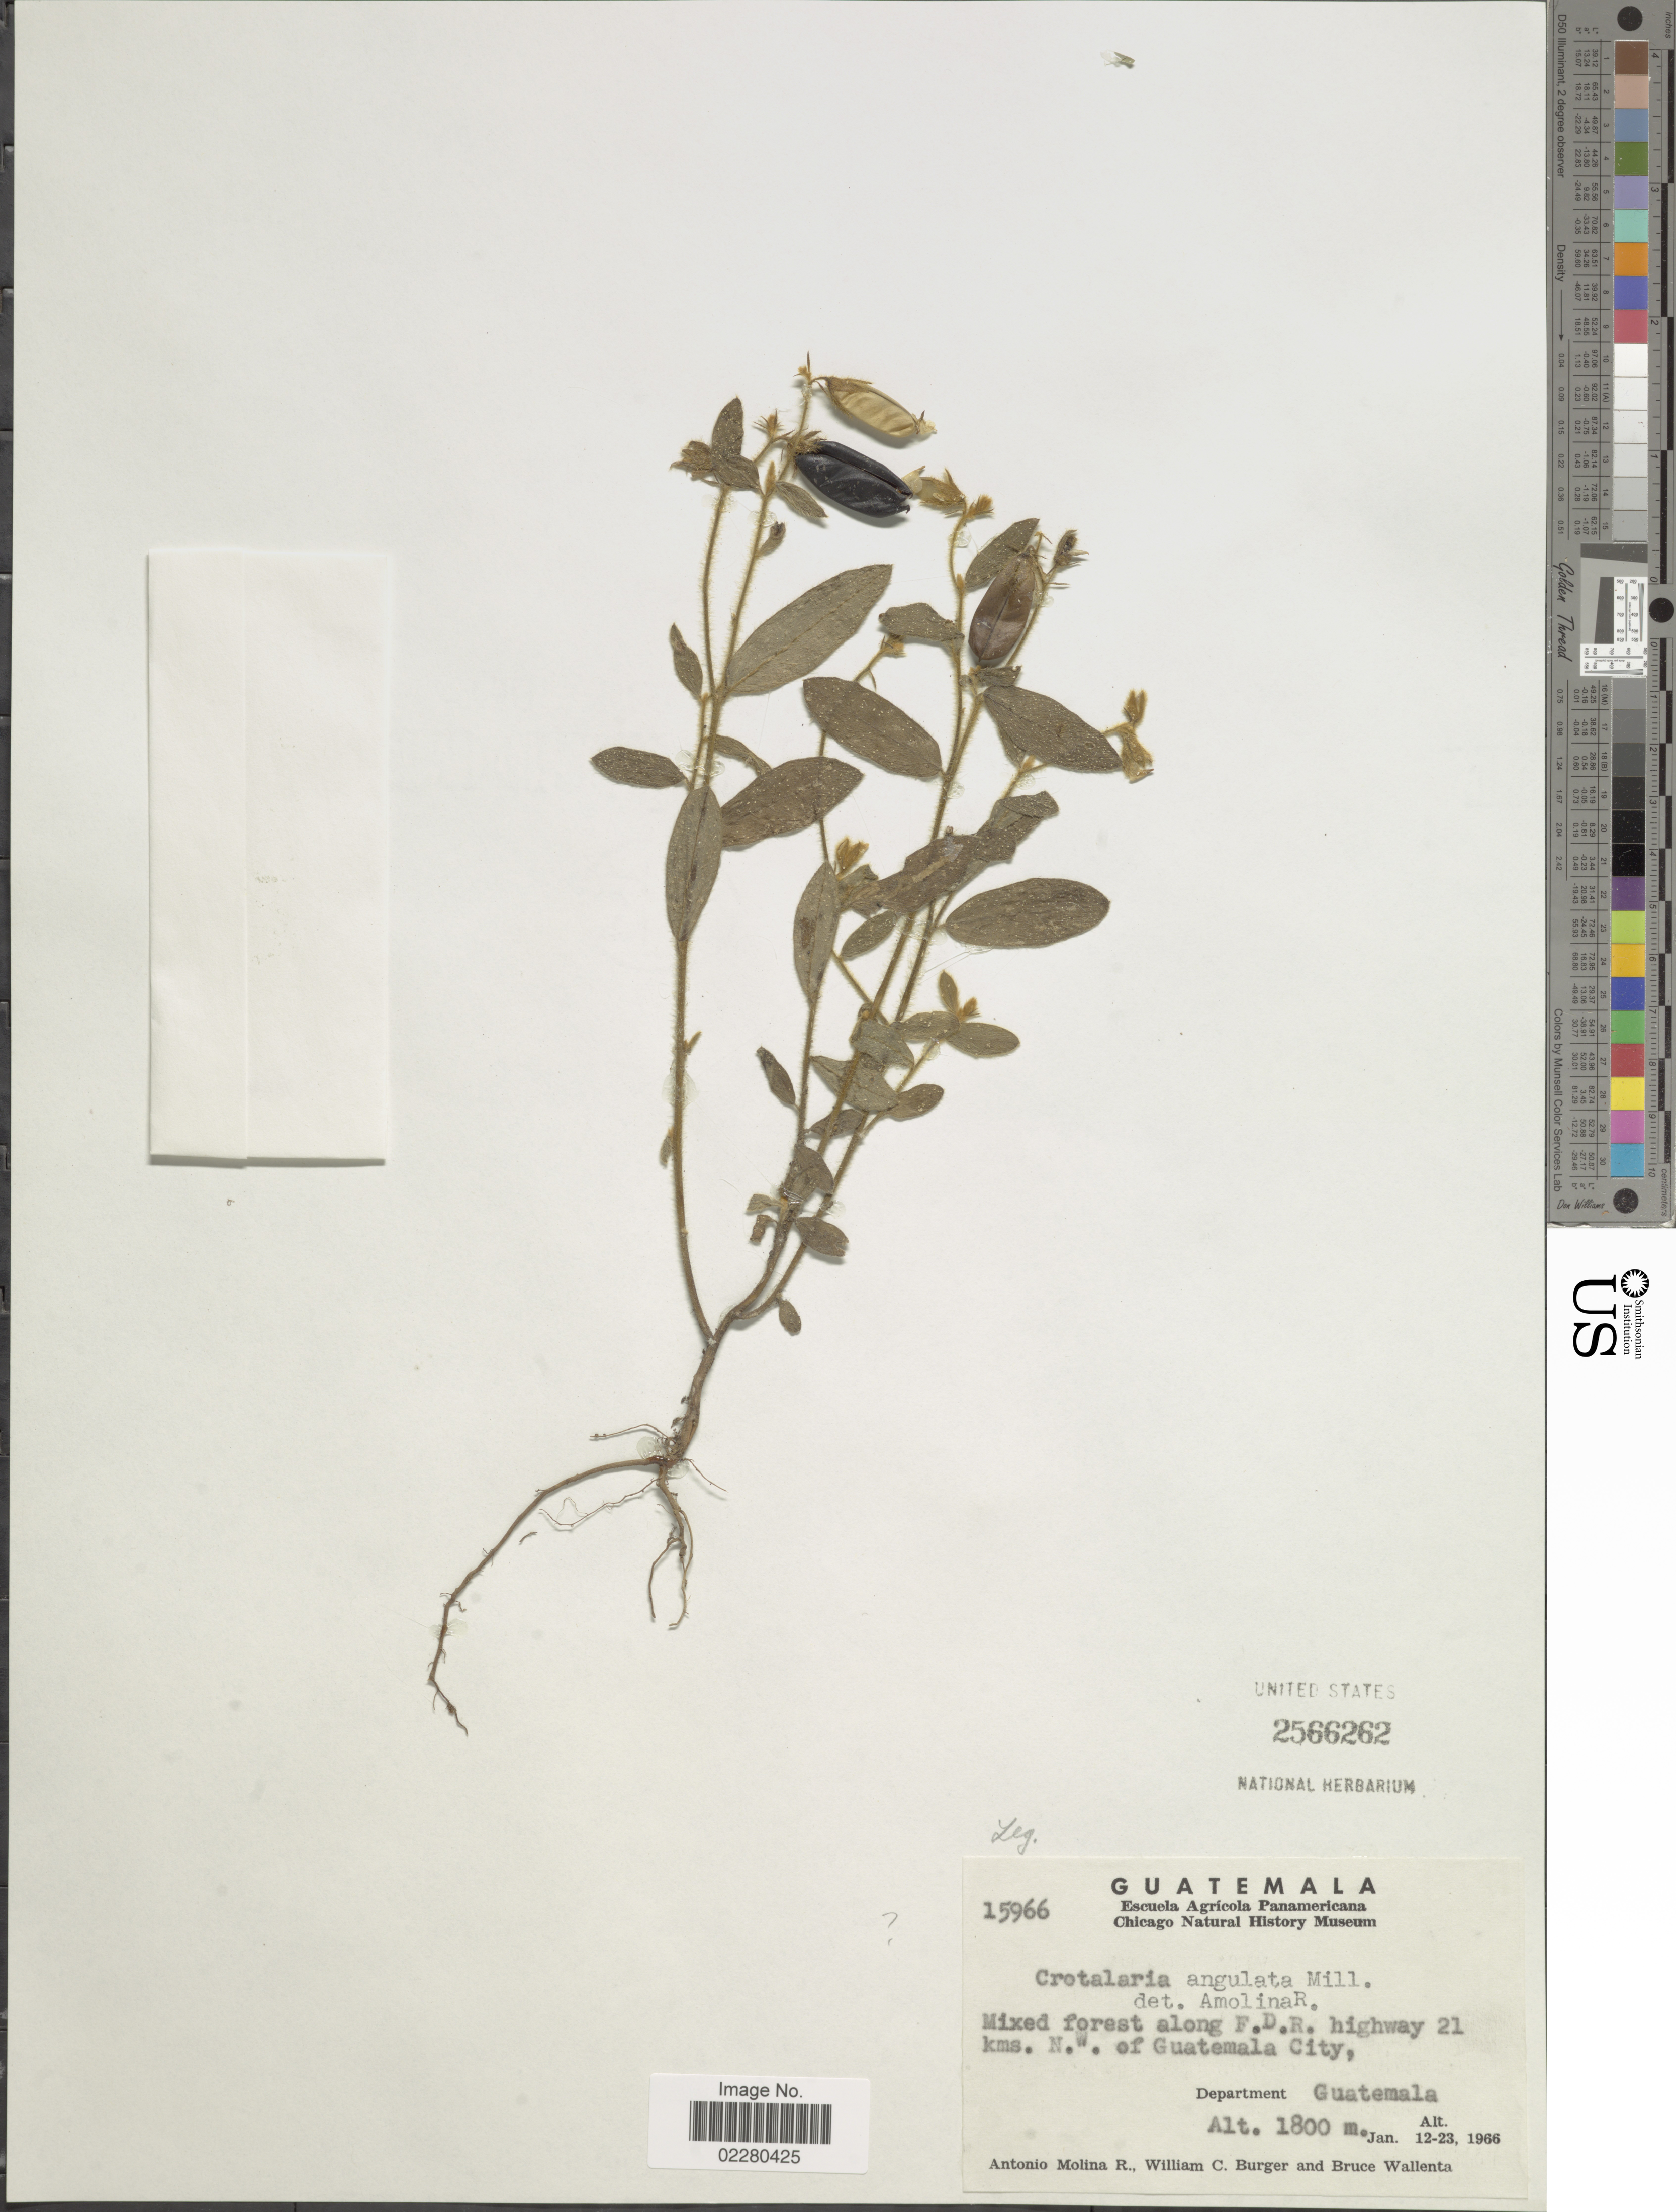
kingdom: Plantae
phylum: Tracheophyta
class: Magnoliopsida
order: Fabales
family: Fabaceae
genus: Crotalaria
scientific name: Crotalaria rotundifolia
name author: Walter ex J.F. Gmel.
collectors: A. Molina R., W. Burger & B. Wallenta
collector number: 15966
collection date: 1966-01-12/1966-01-23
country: Guatemala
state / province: Guatemala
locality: Mixed forest along F.D.R. highway 21 kms. N.W. of Guatemala City, Department Guatemala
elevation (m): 1800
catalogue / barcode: US 2566262